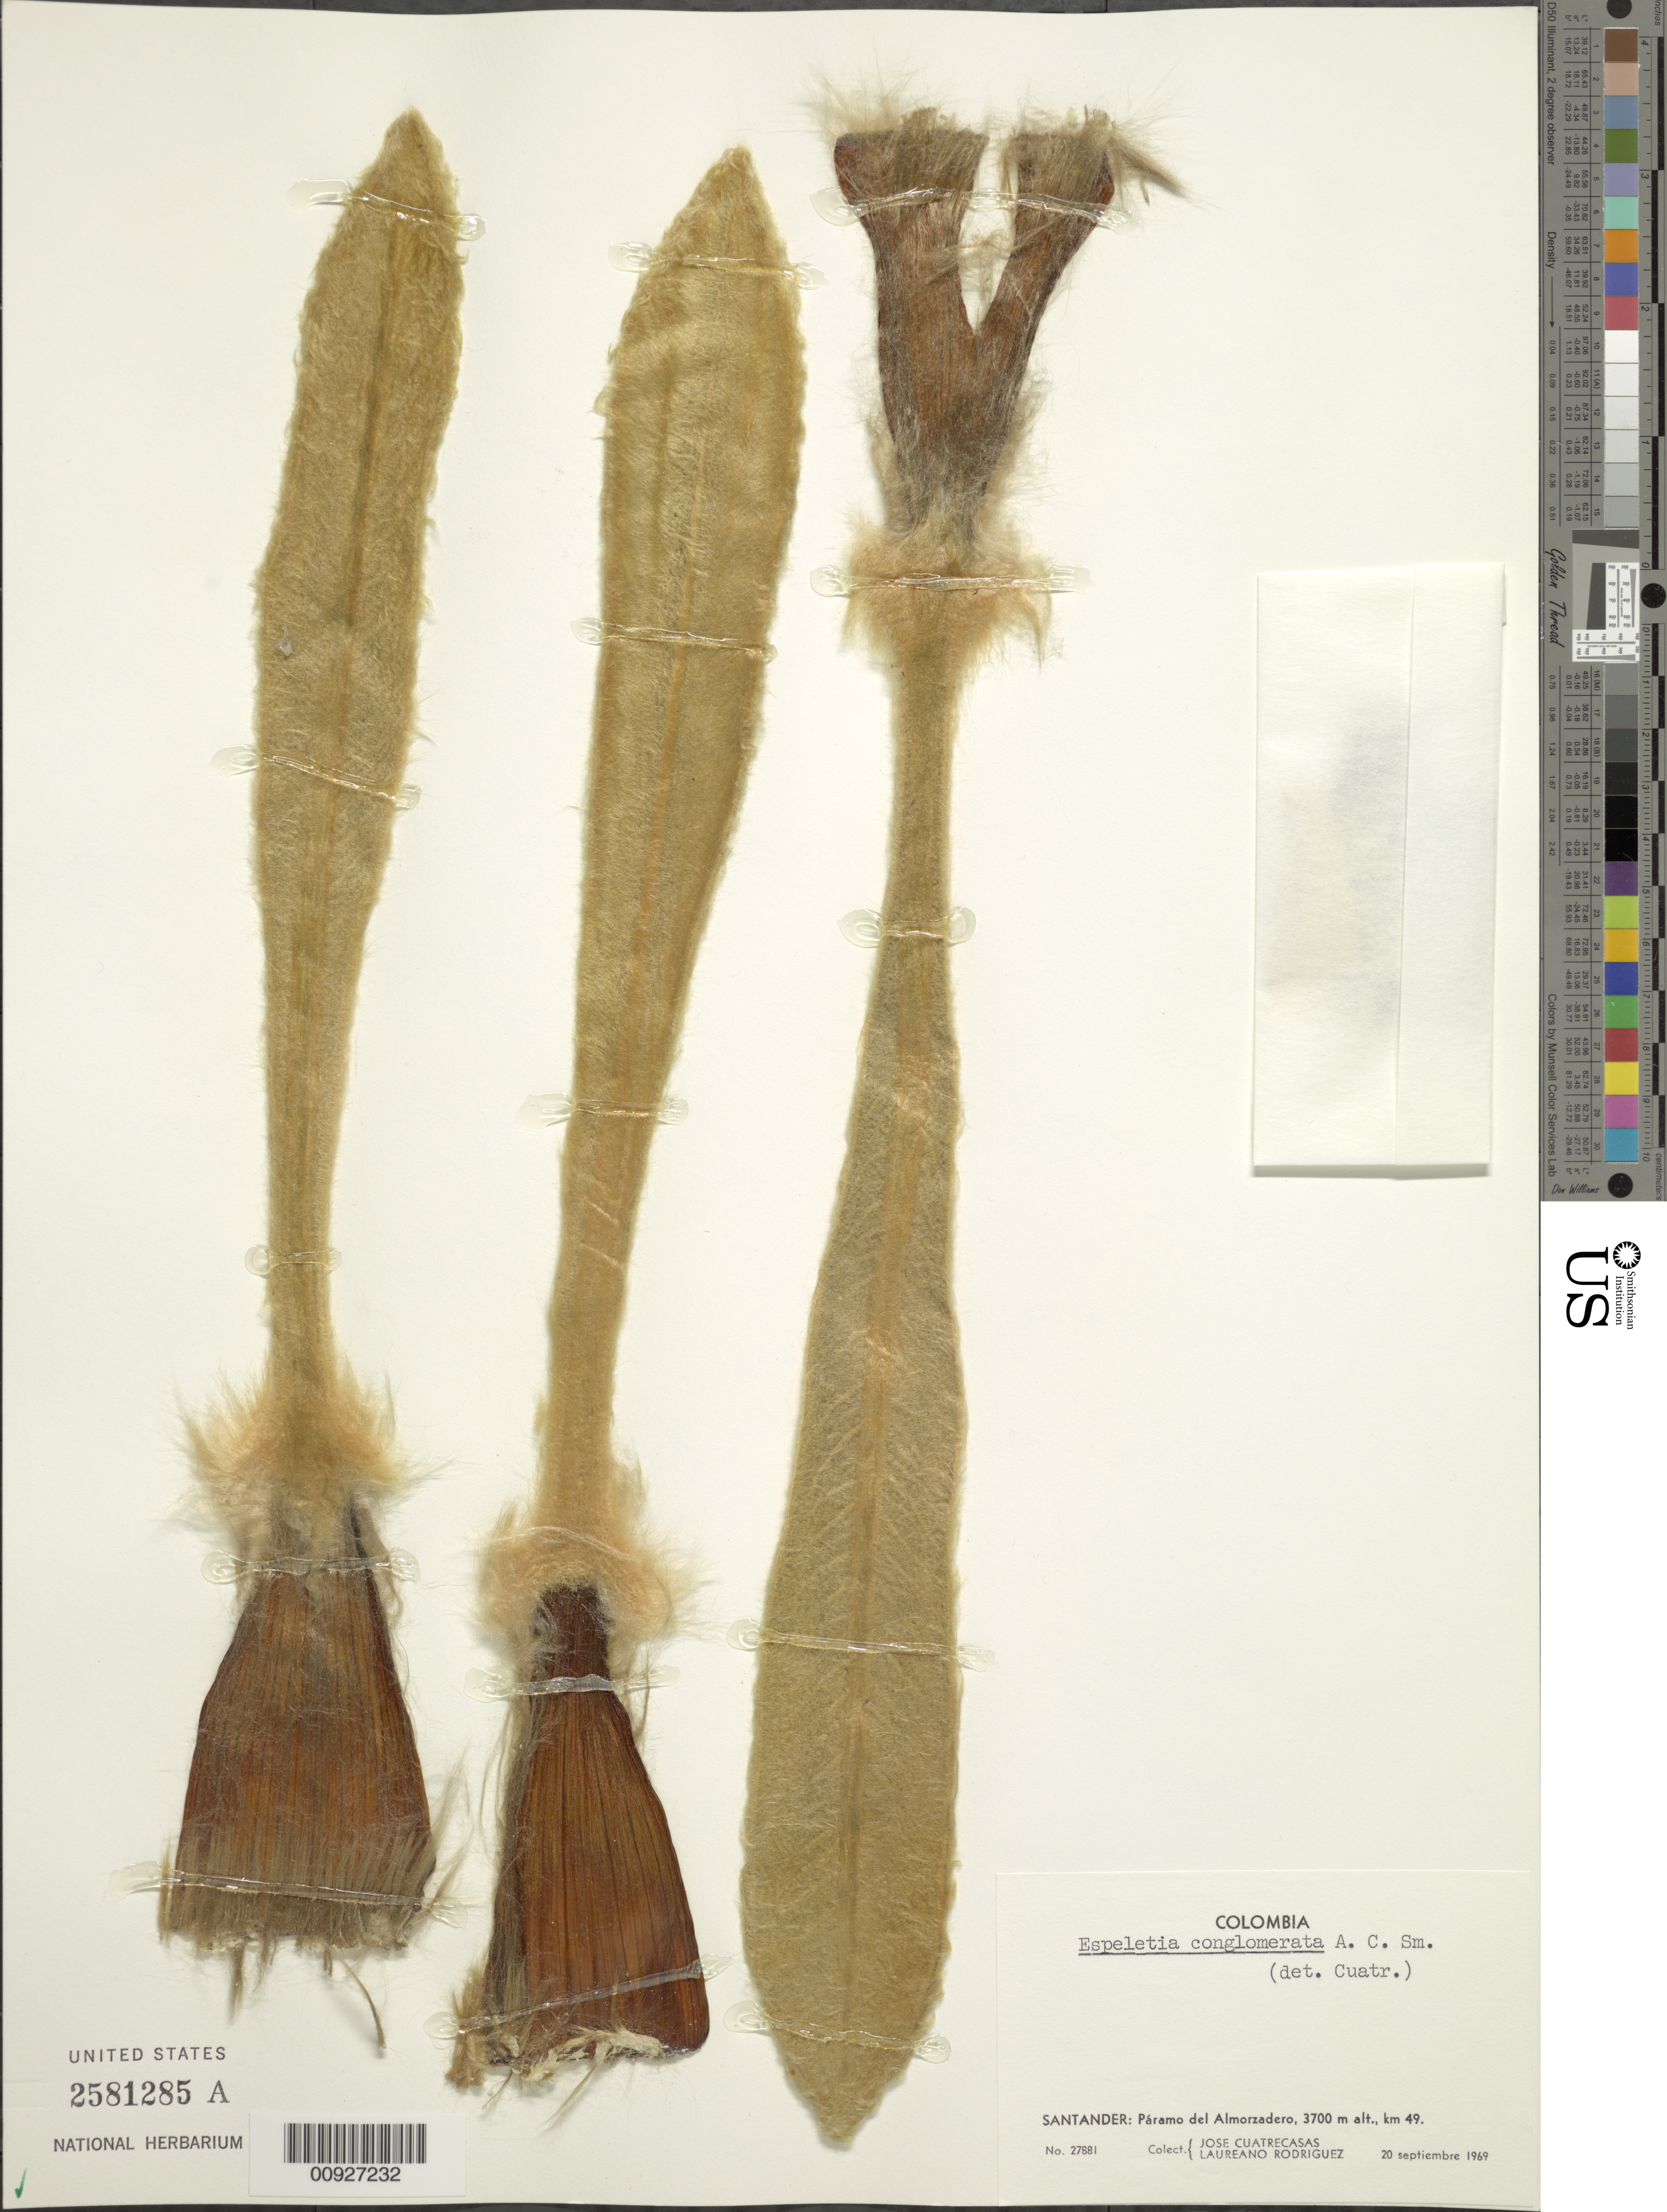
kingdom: Plantae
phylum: Tracheophyta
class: Magnoliopsida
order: Asterales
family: Asteraceae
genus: Espeletia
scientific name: Espeletia conglomerata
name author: A.C. Sm.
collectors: J. Cuatrecasas & L. Rodriguez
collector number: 27881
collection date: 1969-09-20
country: Colombia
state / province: Santander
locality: P. del Almorzadero. Páramo de Almorzadero, km. 53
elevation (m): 3700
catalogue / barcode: US 2581285A